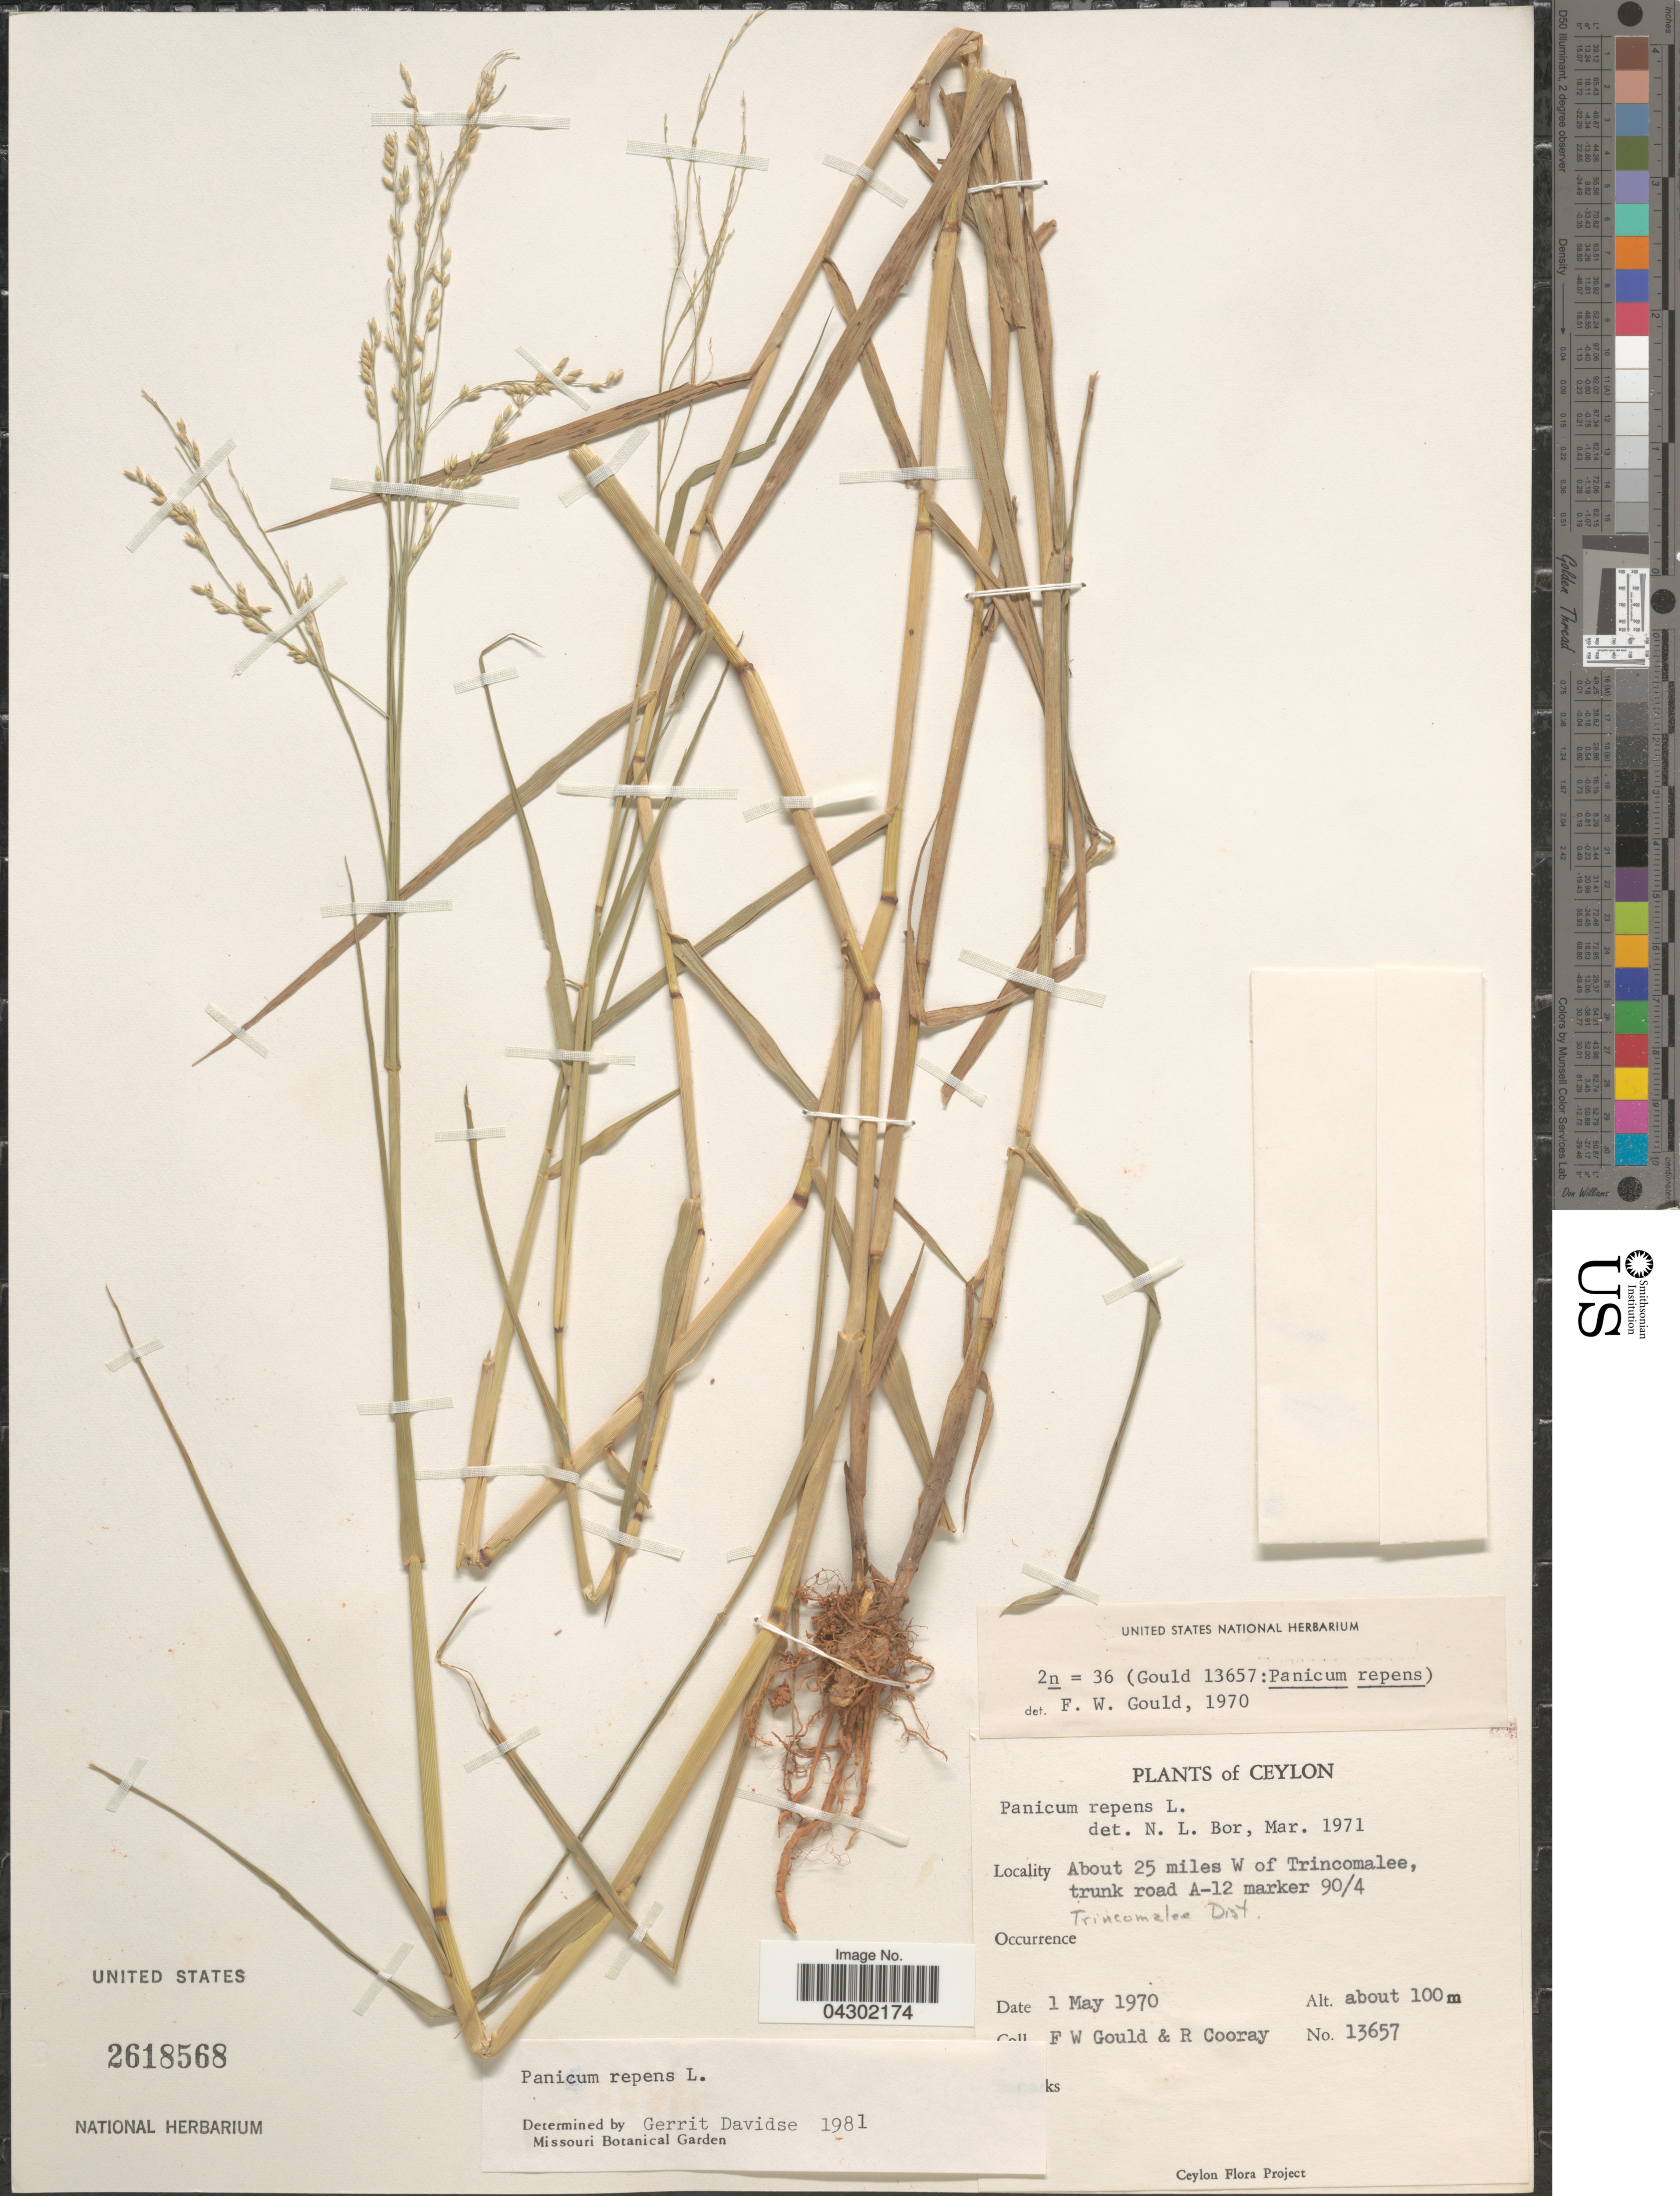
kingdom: Plantae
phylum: Tracheophyta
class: Liliopsida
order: Poales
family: Poaceae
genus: Panicum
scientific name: Panicum repens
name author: L.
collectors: F. W. Gould & R. Cooray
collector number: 13657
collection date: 1970-05-01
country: Sri Lanka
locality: Ceylon. About 25 miles W of Trincomalee, trunk road A-12 marker 90/4. Trincomalee Dist.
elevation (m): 100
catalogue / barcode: US 2618568